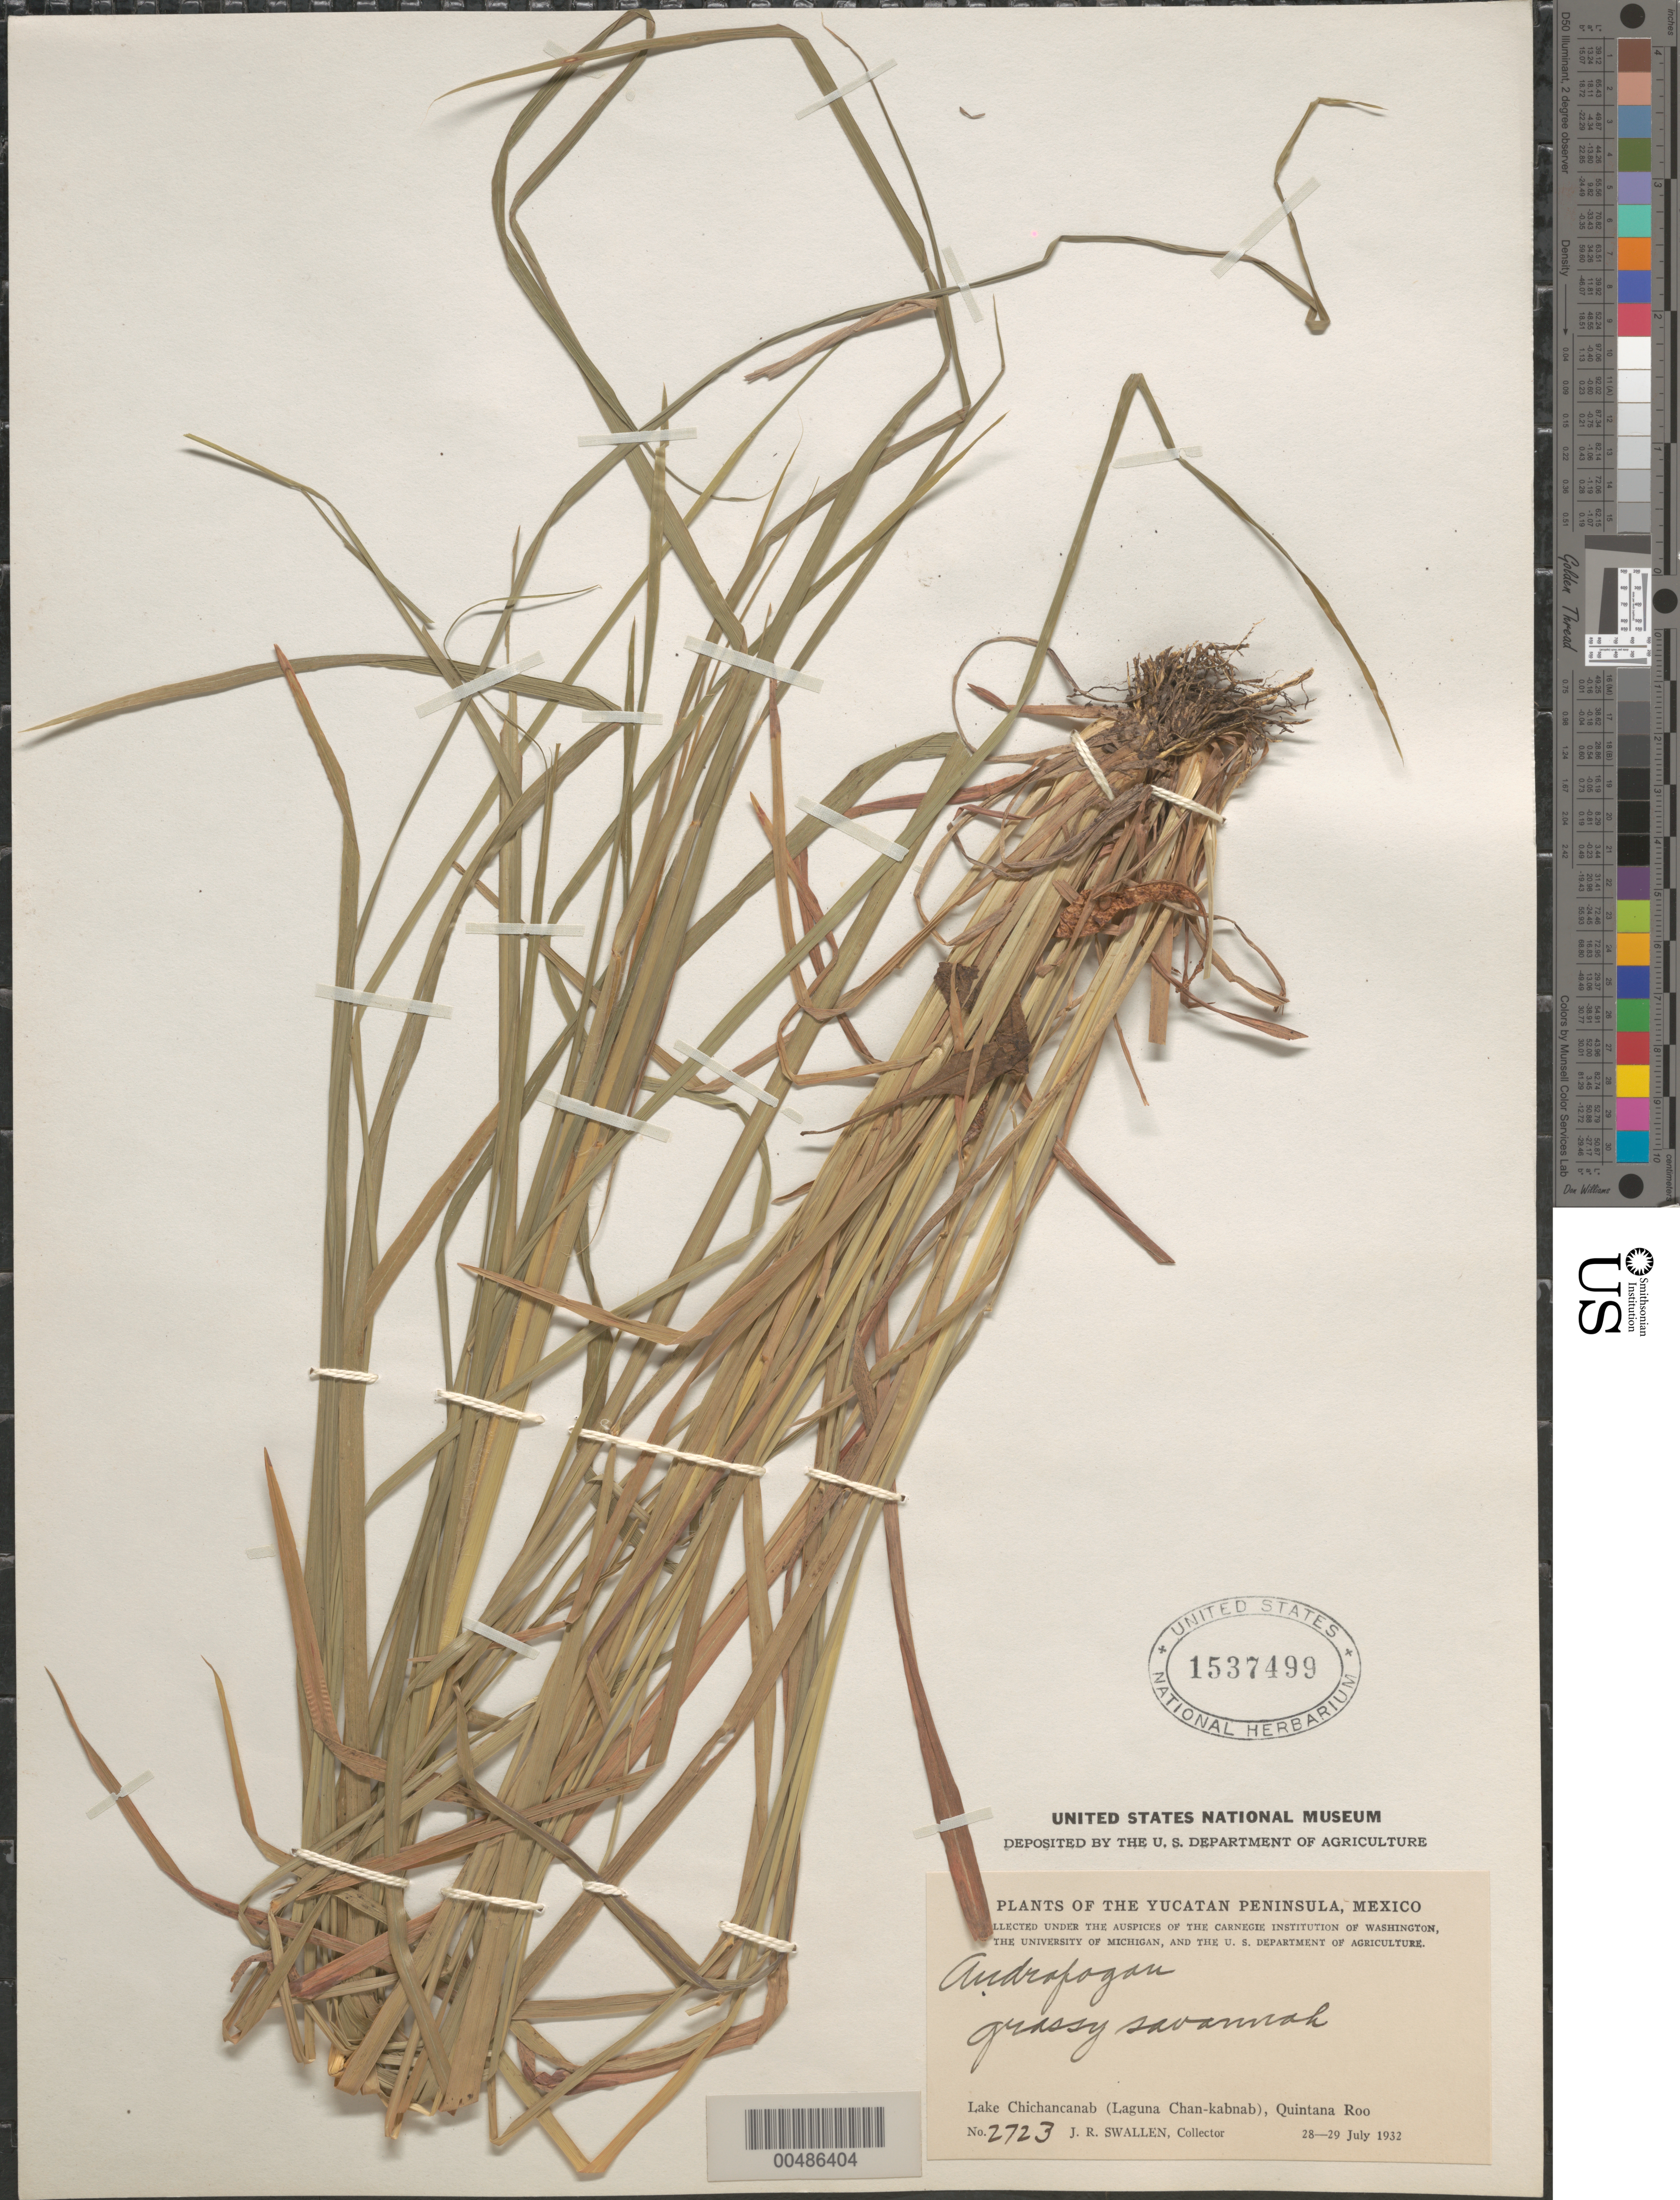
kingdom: Plantae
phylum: Tracheophyta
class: Liliopsida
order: Poales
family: Poaceae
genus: Schizachyrium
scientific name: Schizachyrium sp.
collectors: J. R. Swallen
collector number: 2723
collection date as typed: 28 Jul 1932 to 29 Jul 1932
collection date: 1932-07-28/1932-07-29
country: Mexico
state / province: Quintana Roo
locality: Lake Chichancanab (Laguna Chan-kabnab)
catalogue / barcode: US 1537499